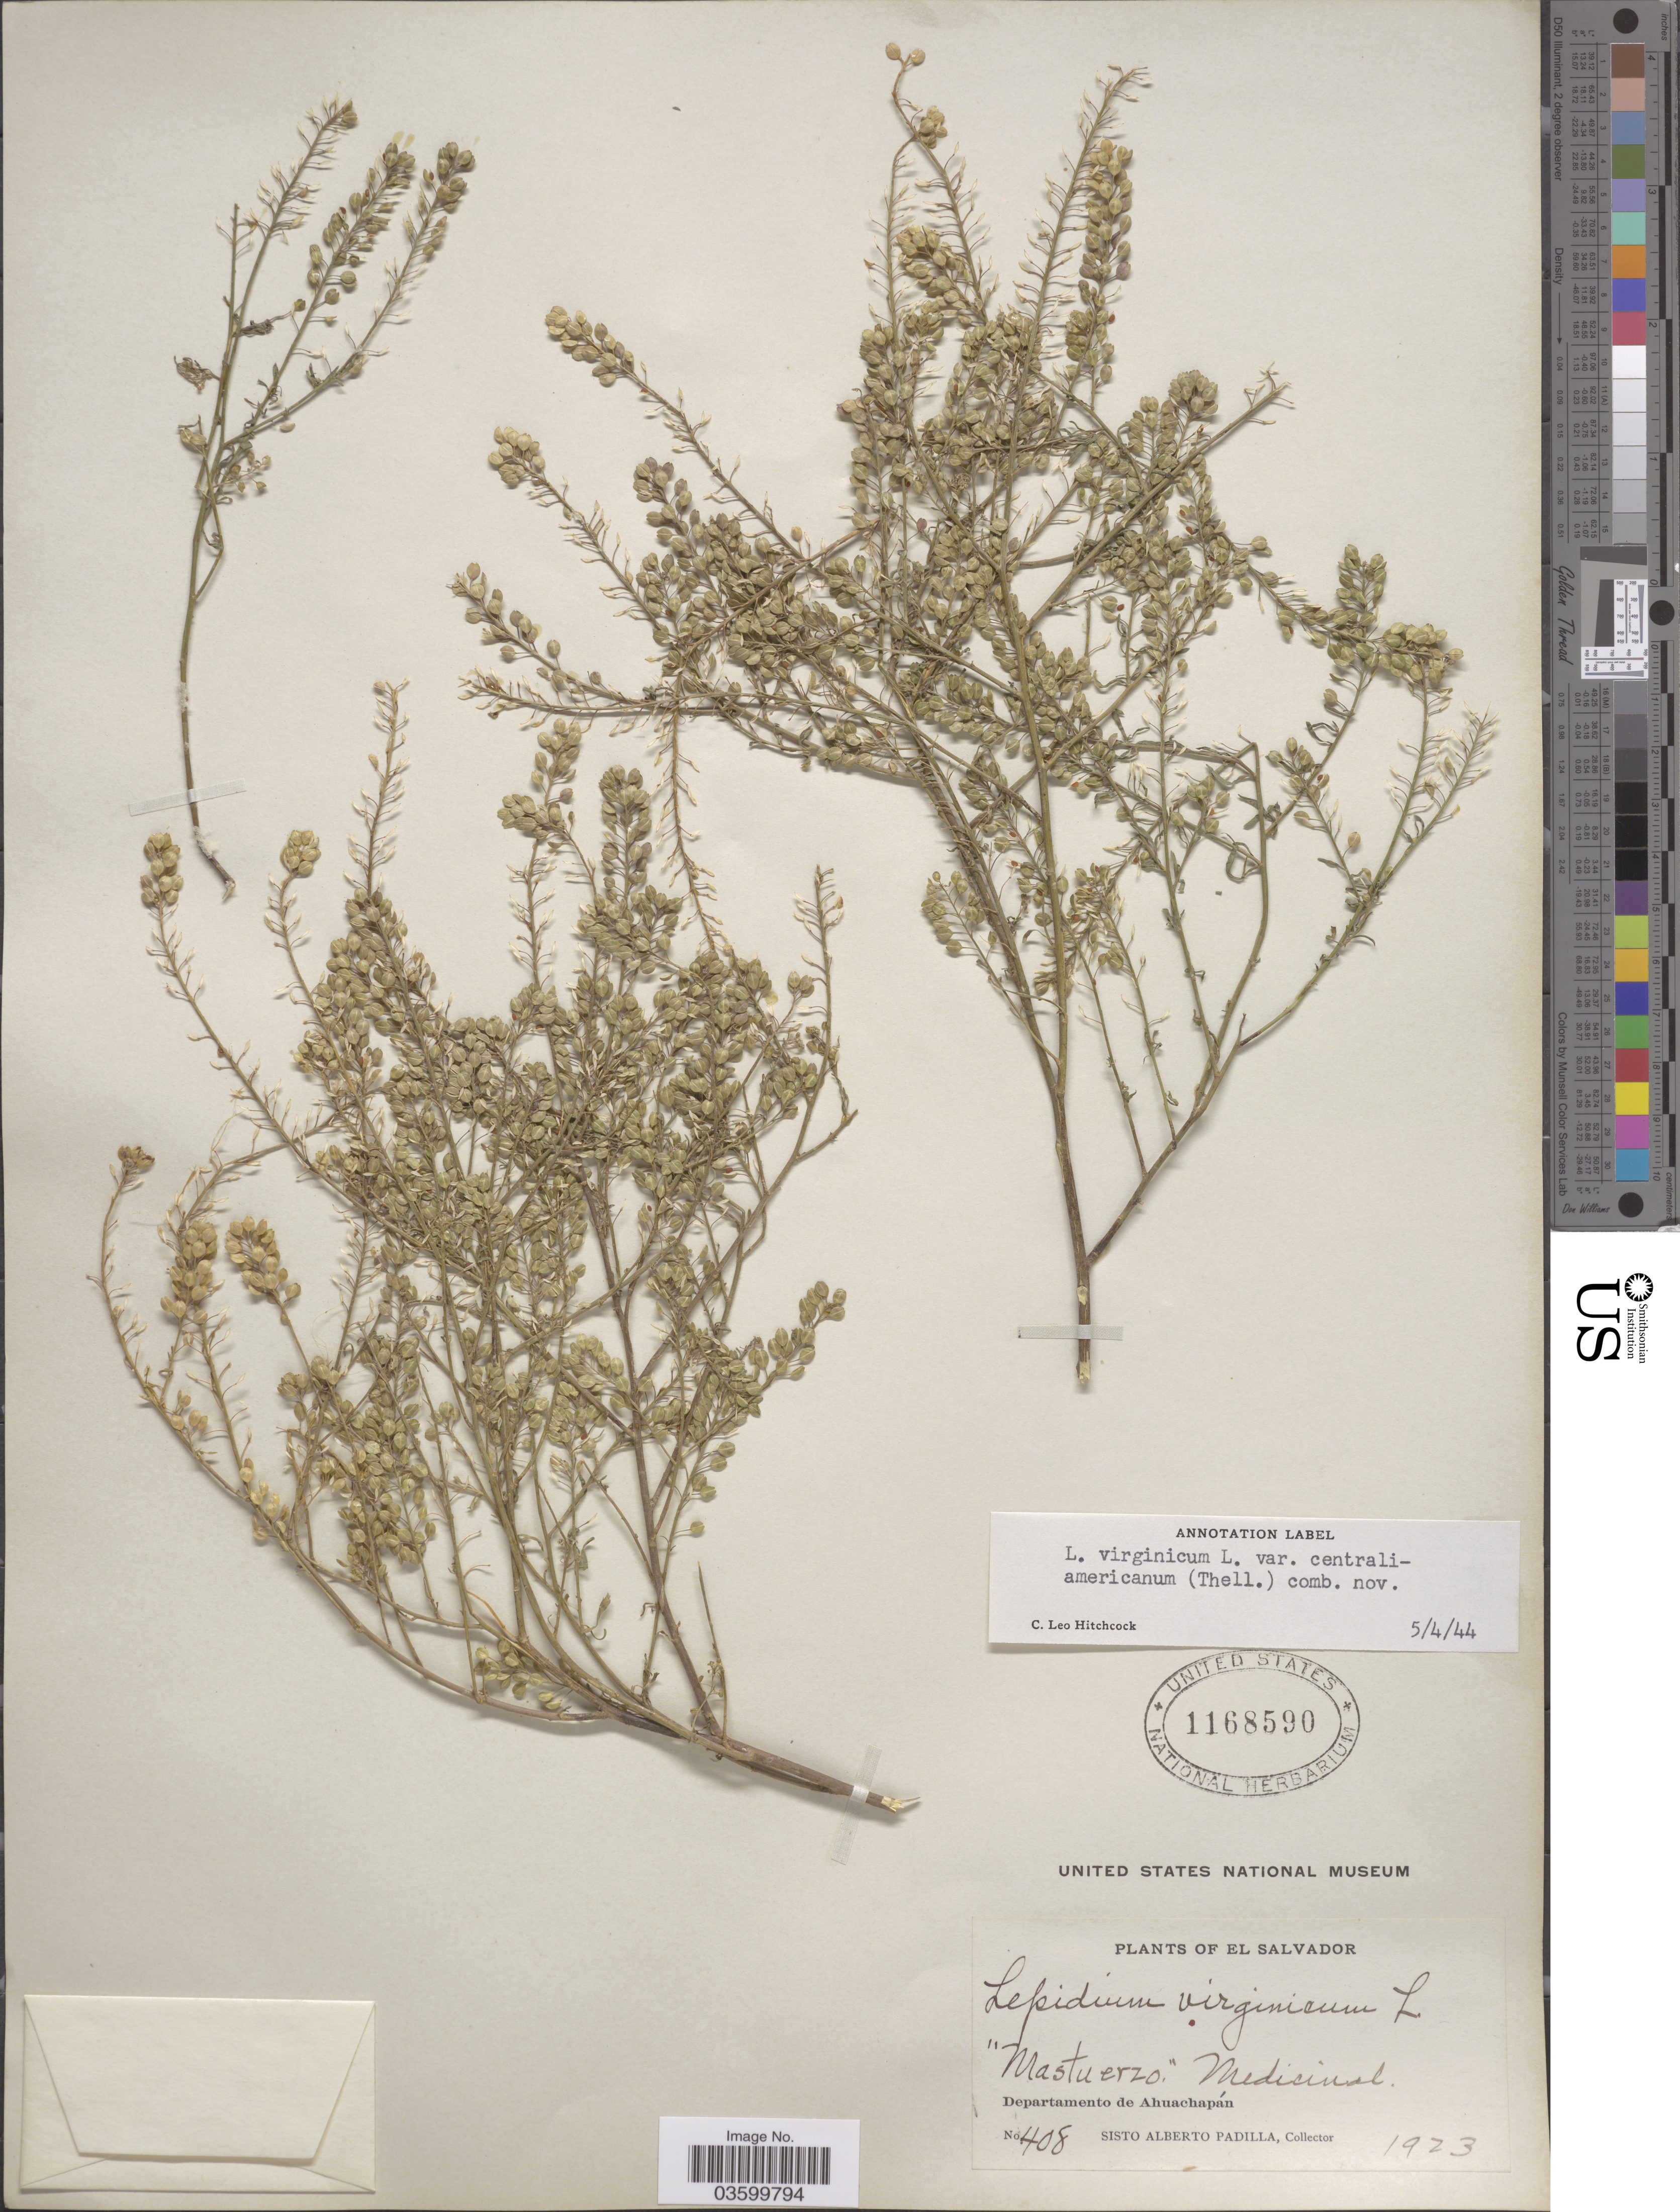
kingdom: Plantae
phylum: Tracheophyta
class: Magnoliopsida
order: Brassicales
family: Brassicaceae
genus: Lepidium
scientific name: Lepidium virginicum var. centrali-americanum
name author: (Thell.) C.L. Hitchc.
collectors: S. A. Padilla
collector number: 408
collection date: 1923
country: El Salvador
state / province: Ahuachapan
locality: Departamento de Ahuachapán.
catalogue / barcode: US 1168590